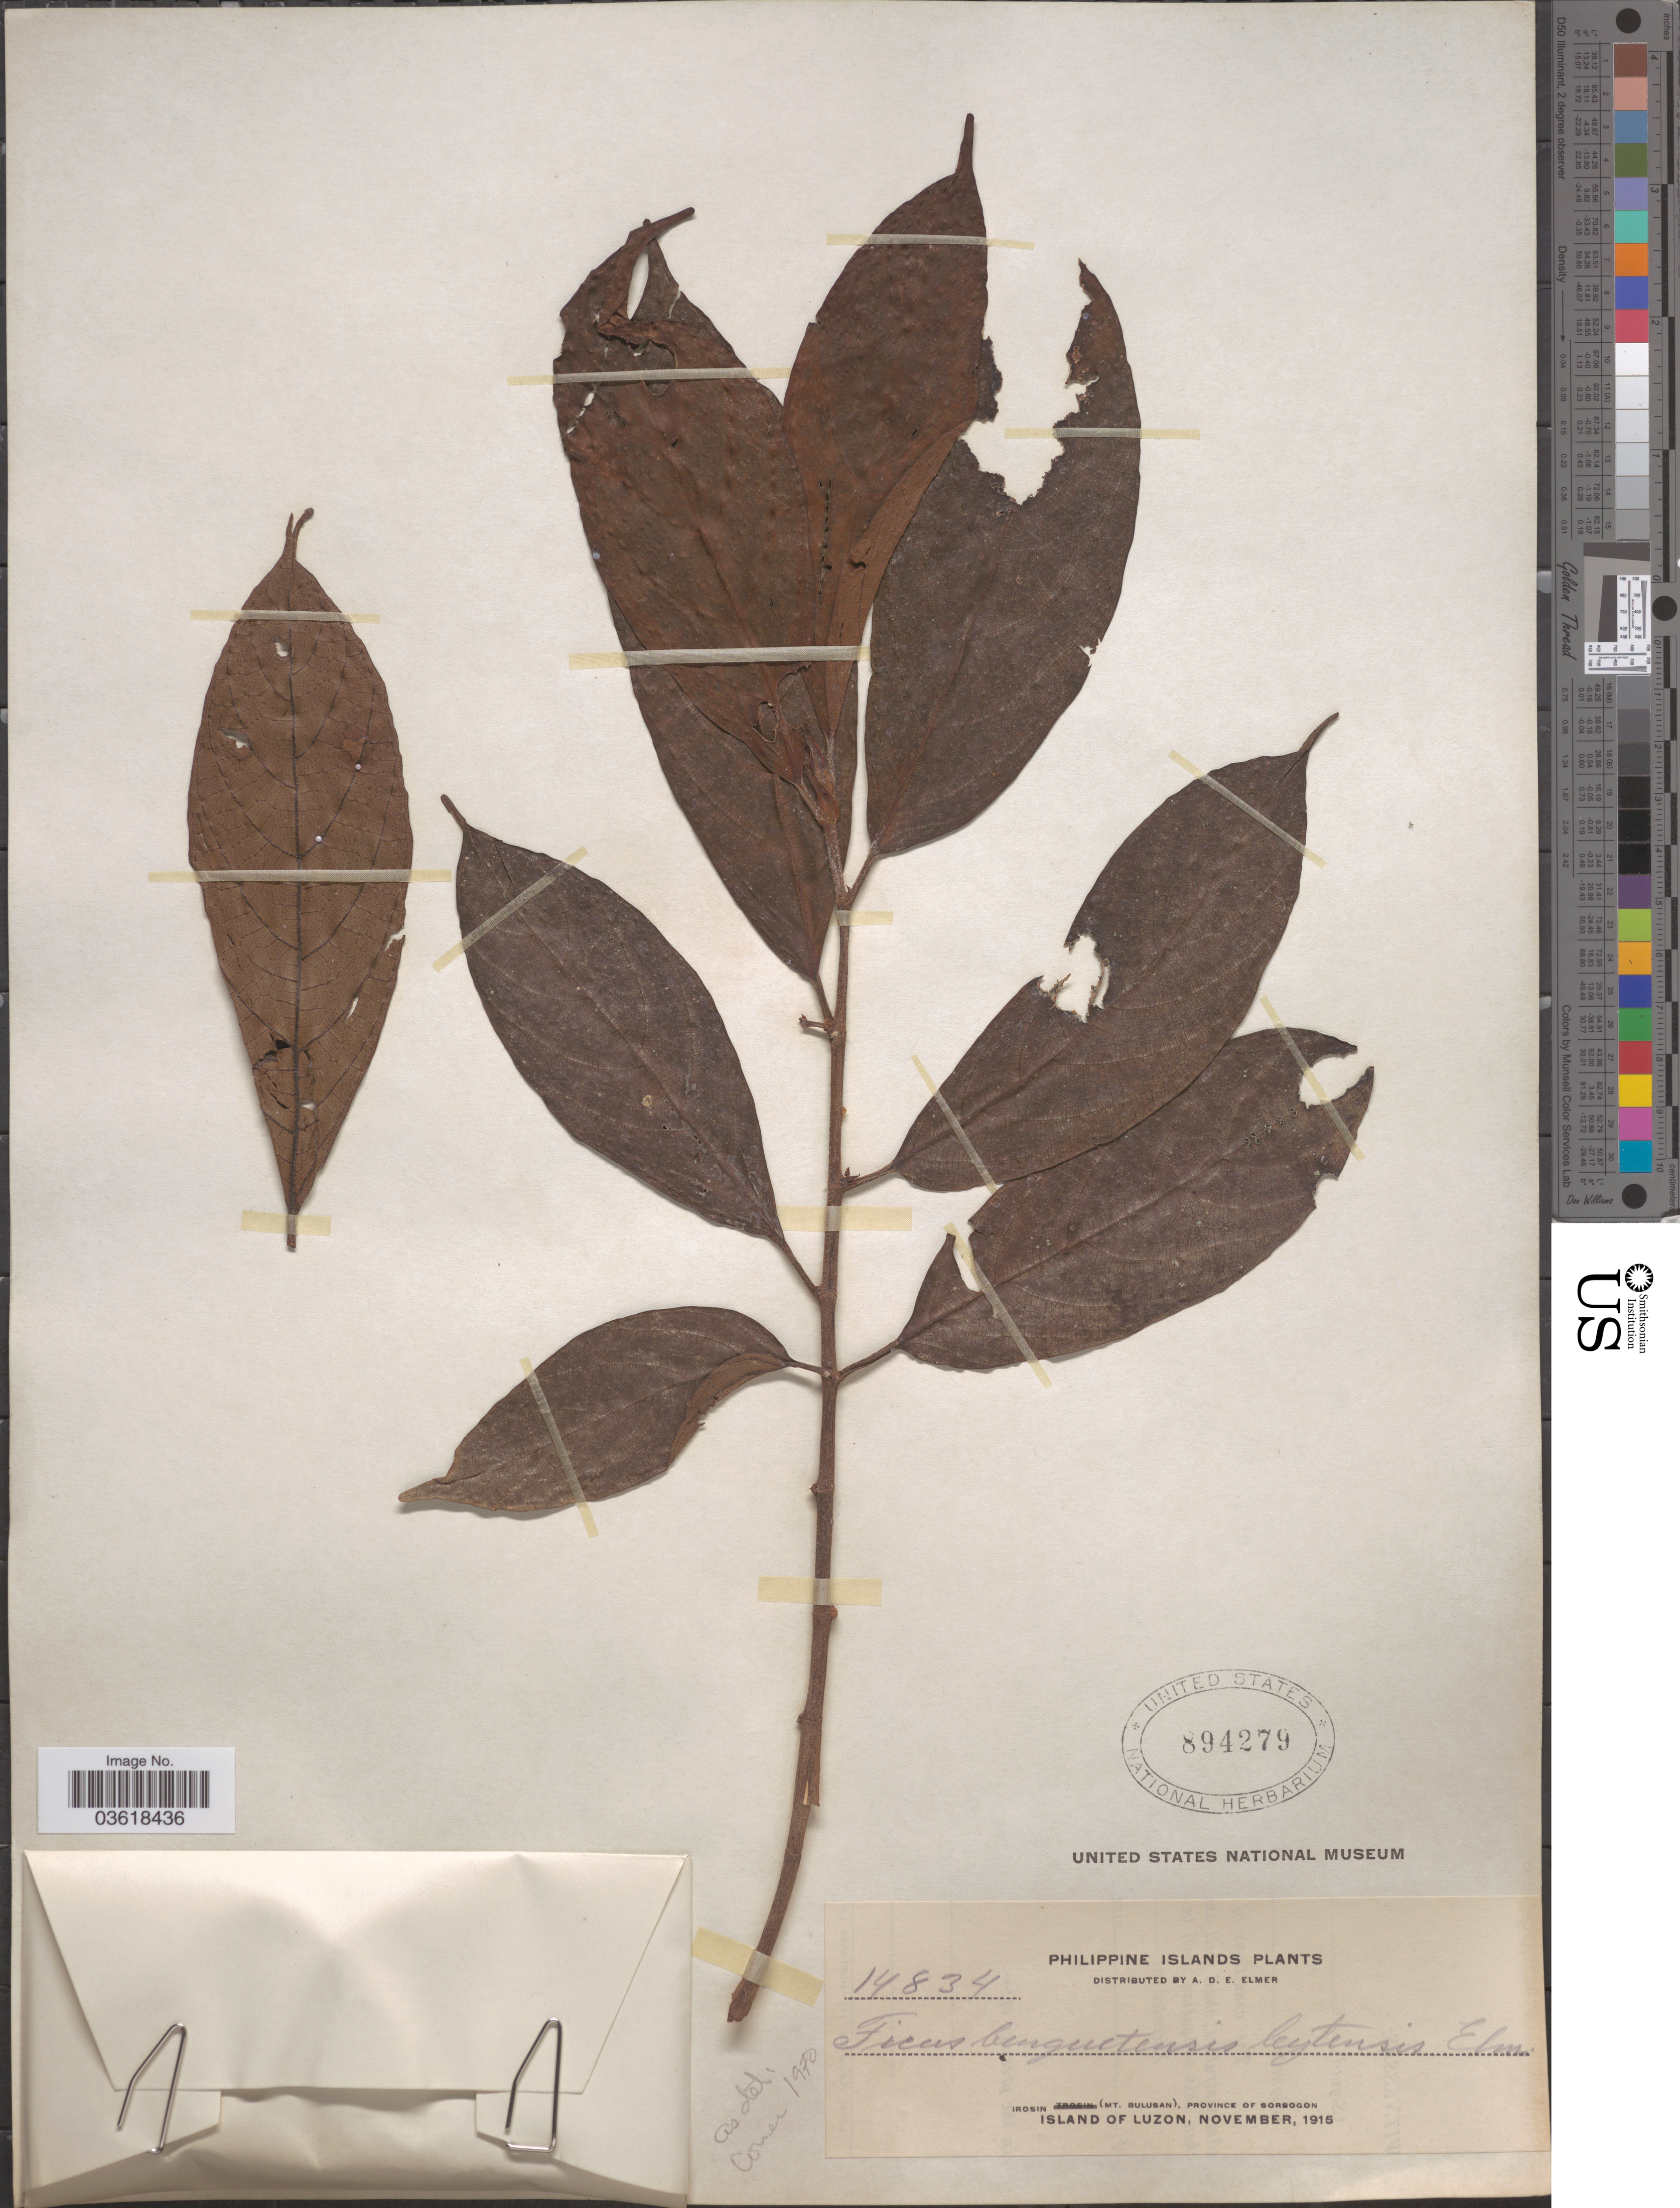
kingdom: Plantae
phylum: Tracheophyta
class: Magnoliopsida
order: Rosales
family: Moraceae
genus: Ficus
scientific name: Ficus benguetensis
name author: Merr.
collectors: A. D. E. Elmer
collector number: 14834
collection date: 1915-11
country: Philippines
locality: Philippine Islands. Irosin (Mt. Bulusan), Province of Sorsogon. Island of Luzon.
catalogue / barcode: US 894279